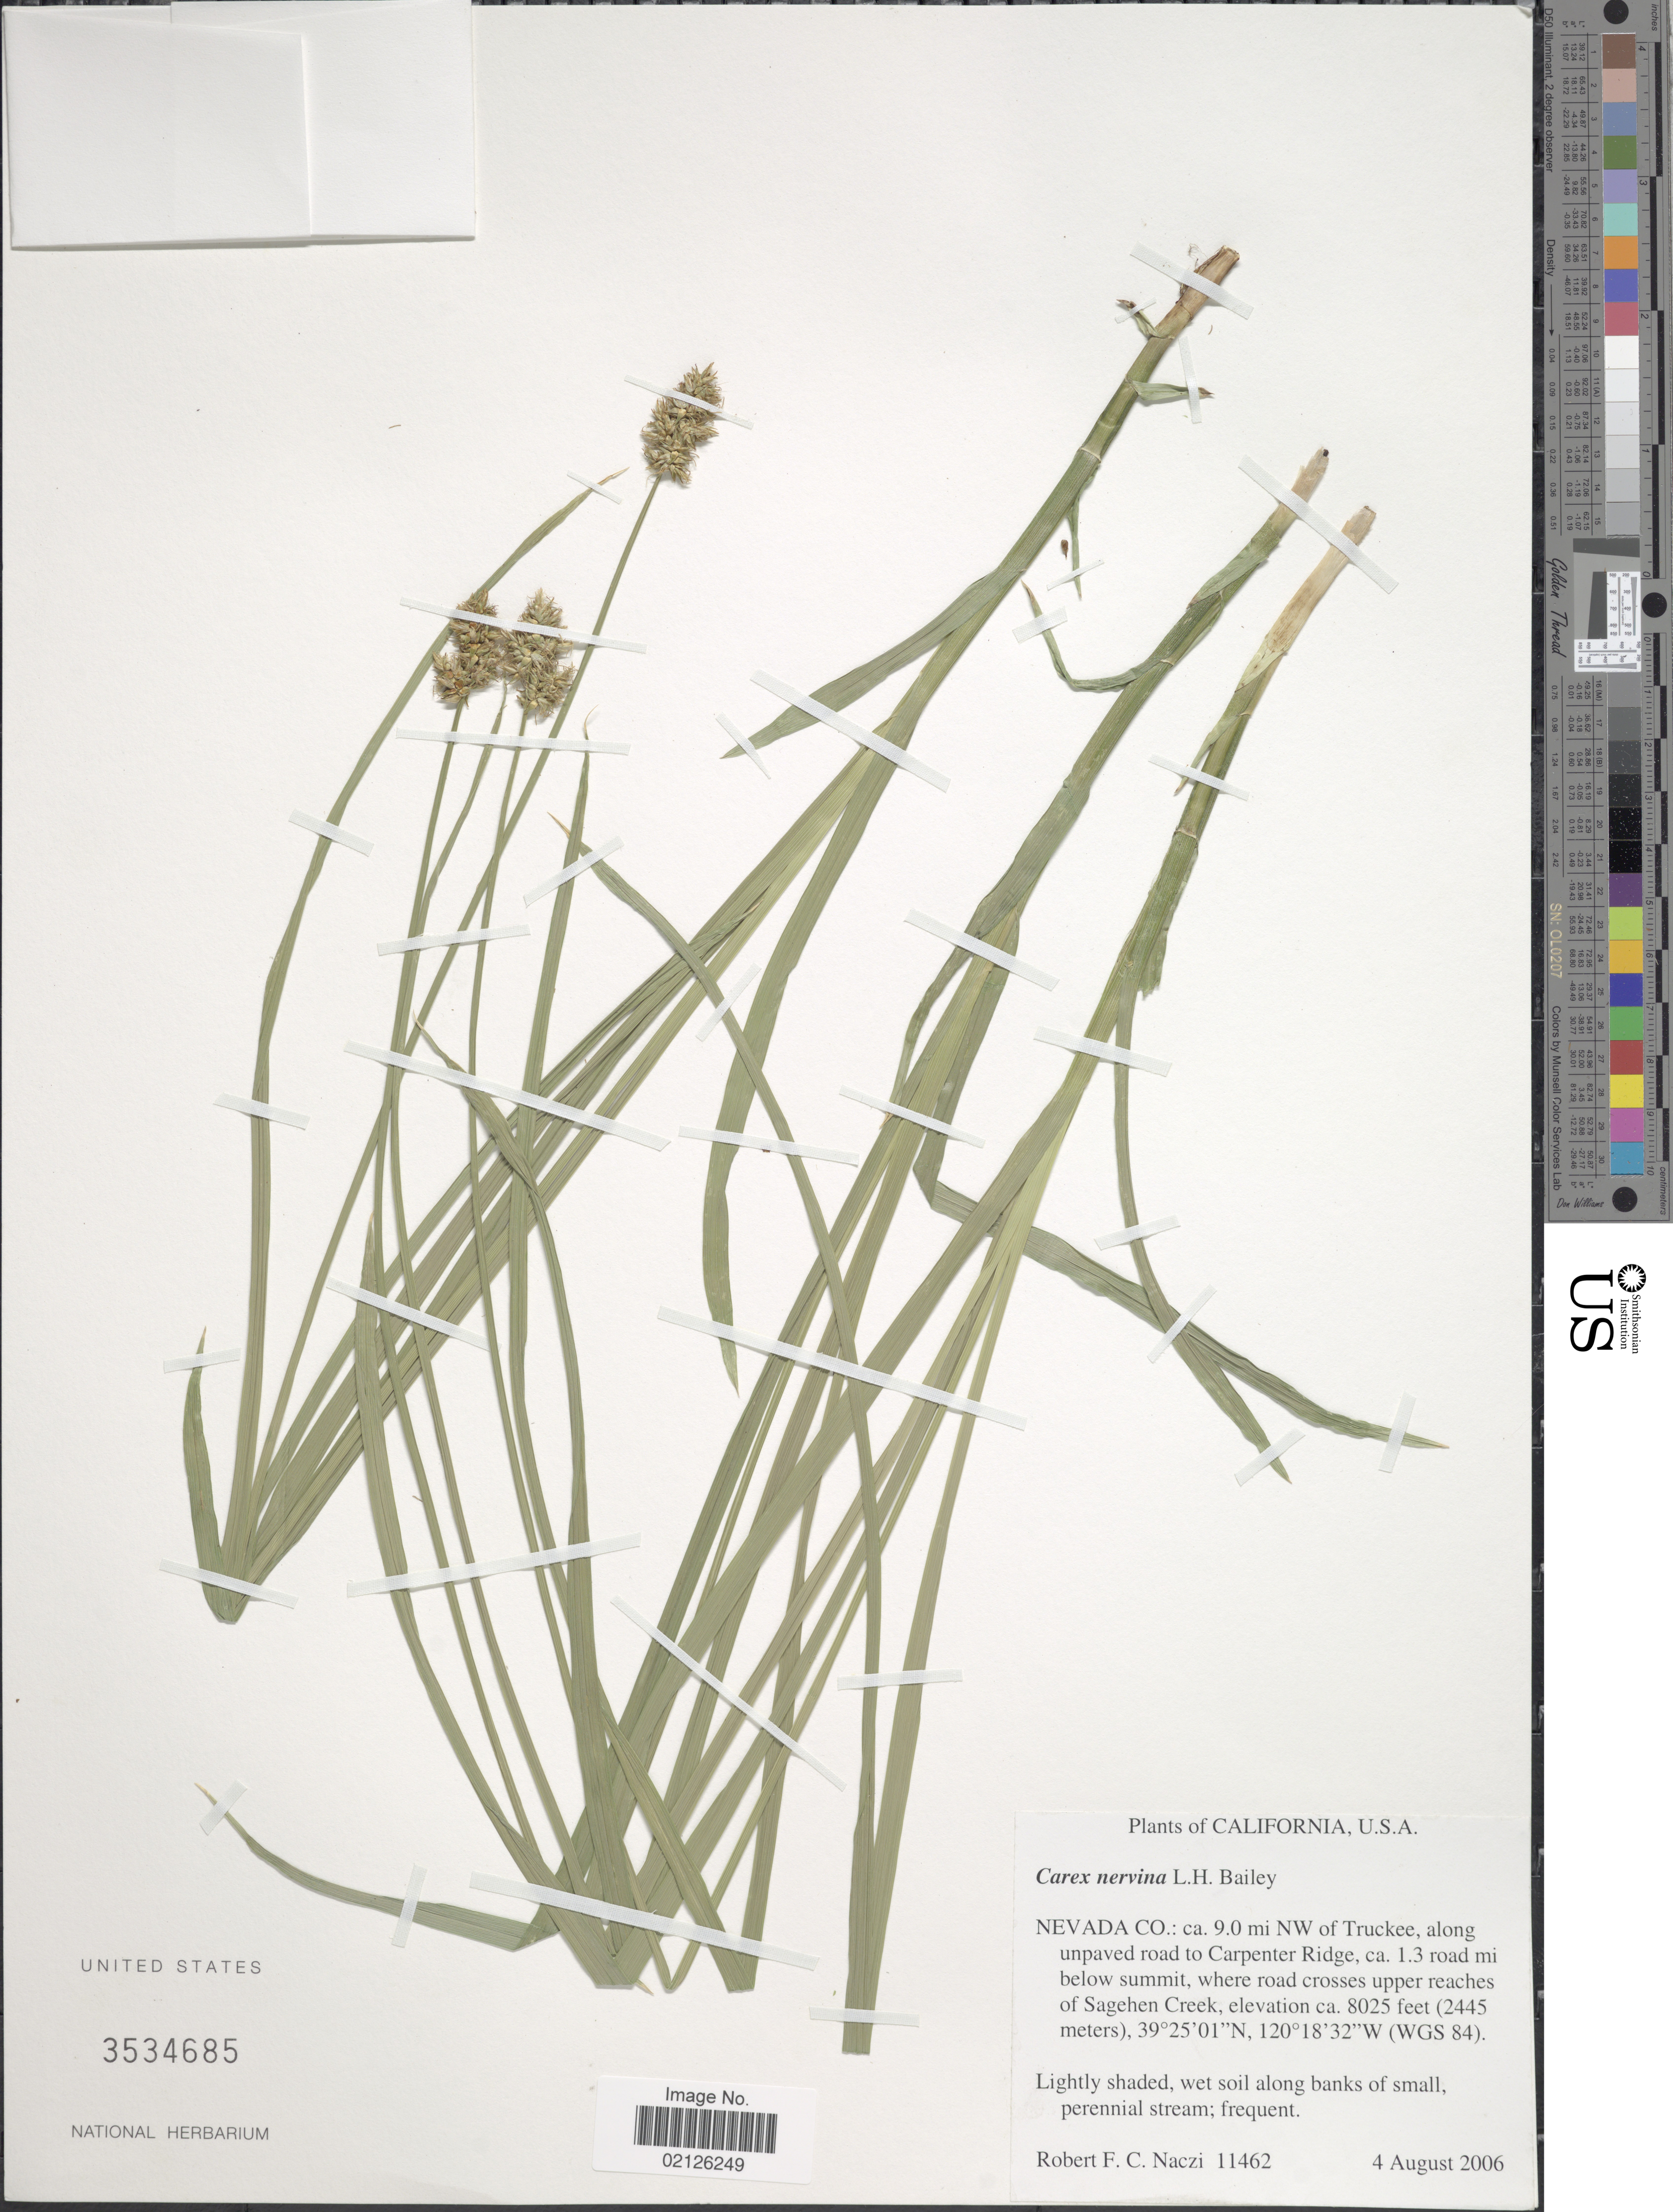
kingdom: Plantae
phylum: Tracheophyta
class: Liliopsida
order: Poales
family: Cyperaceae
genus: Carex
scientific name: Carex nervina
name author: L.H. Bailey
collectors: R. F. C. Naczi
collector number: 11462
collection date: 2006-08-04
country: United States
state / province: Nevada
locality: California, Nevada Co: ca. 9.0 mi NW of Truckee, along unpaved road to Carpenter Ridge, ca. 1.3 road mi below summit, where road crosses upper reaches of Sagehen Creek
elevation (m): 2446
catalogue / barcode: US 3534685